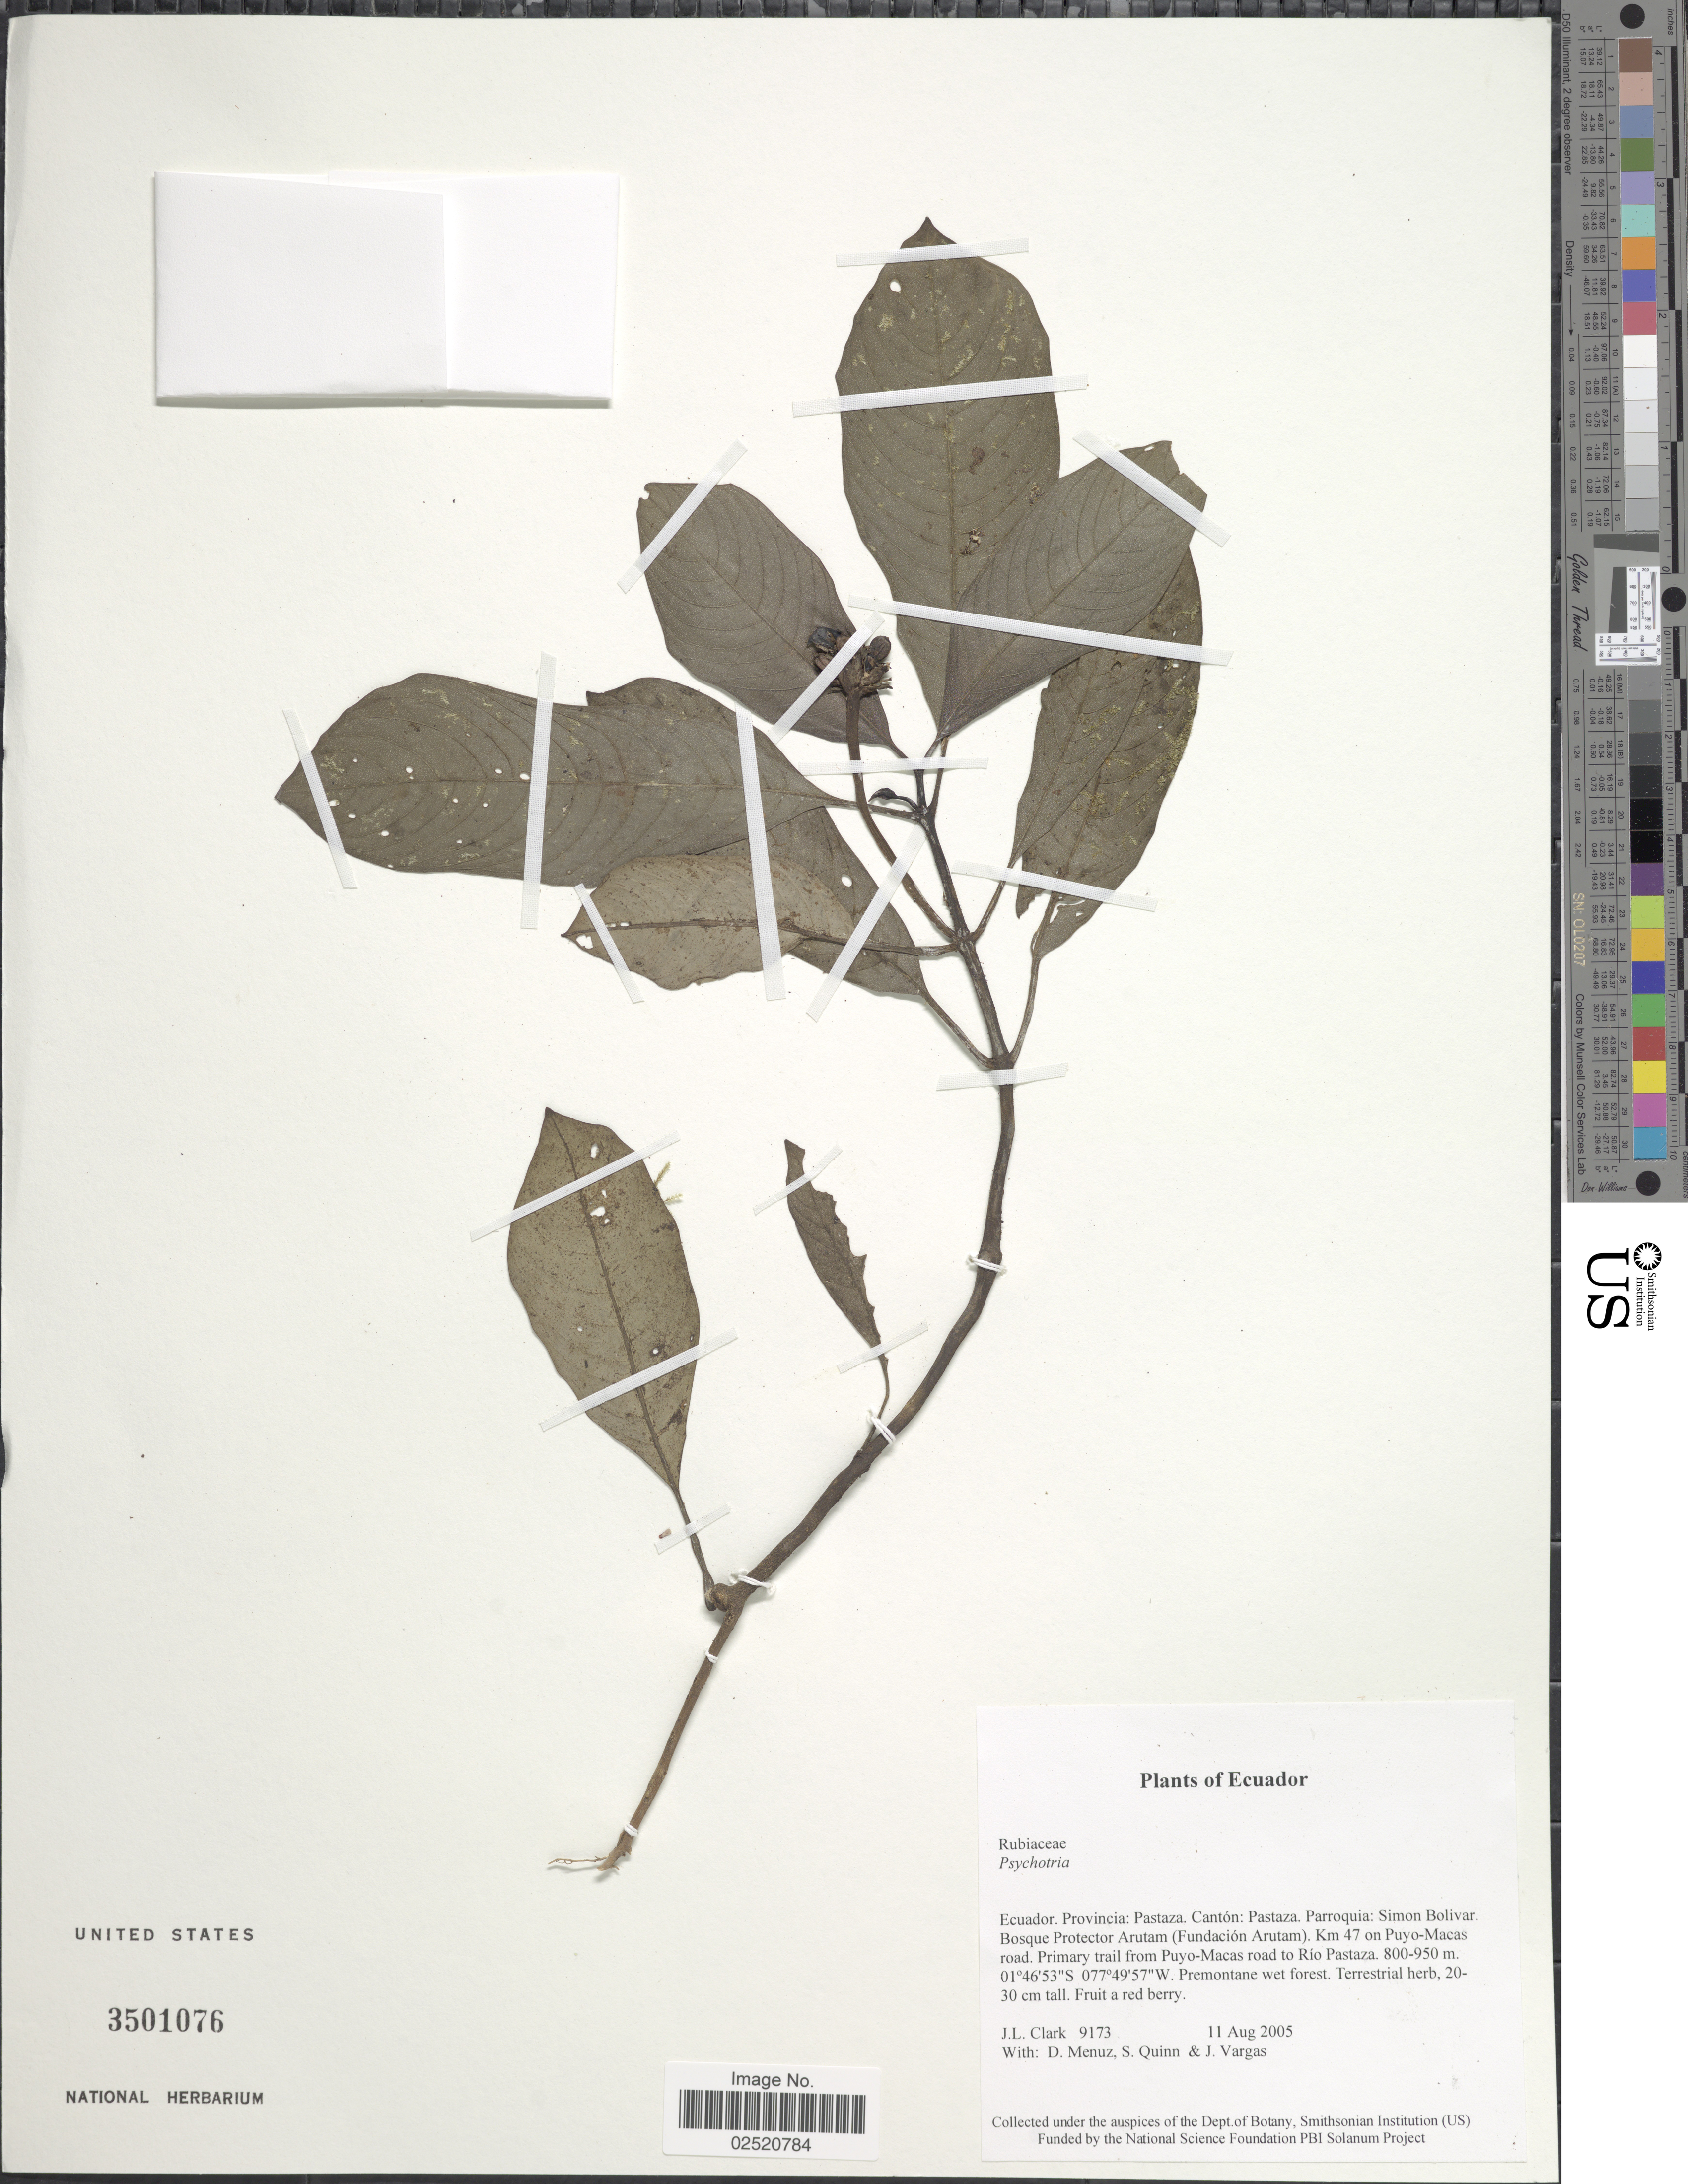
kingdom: Plantae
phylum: Tracheophyta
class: Magnoliopsida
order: Gentianales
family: Rubiaceae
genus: Psychotria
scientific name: Psychotria sp.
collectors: J. L. Clark, D. Menuz, S. Quinn & J. Vargas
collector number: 9173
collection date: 2005-08-11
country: Ecuador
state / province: Pastaza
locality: Canton: Pastaza, Parroquia: Simon Bolivar, Bosque Protector Arutam (Fundacion Arutam), Km 47 on Puyo-Macas road, primary trail from Puyo-macas road to Rio Pastaza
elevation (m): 800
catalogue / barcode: US 3501076